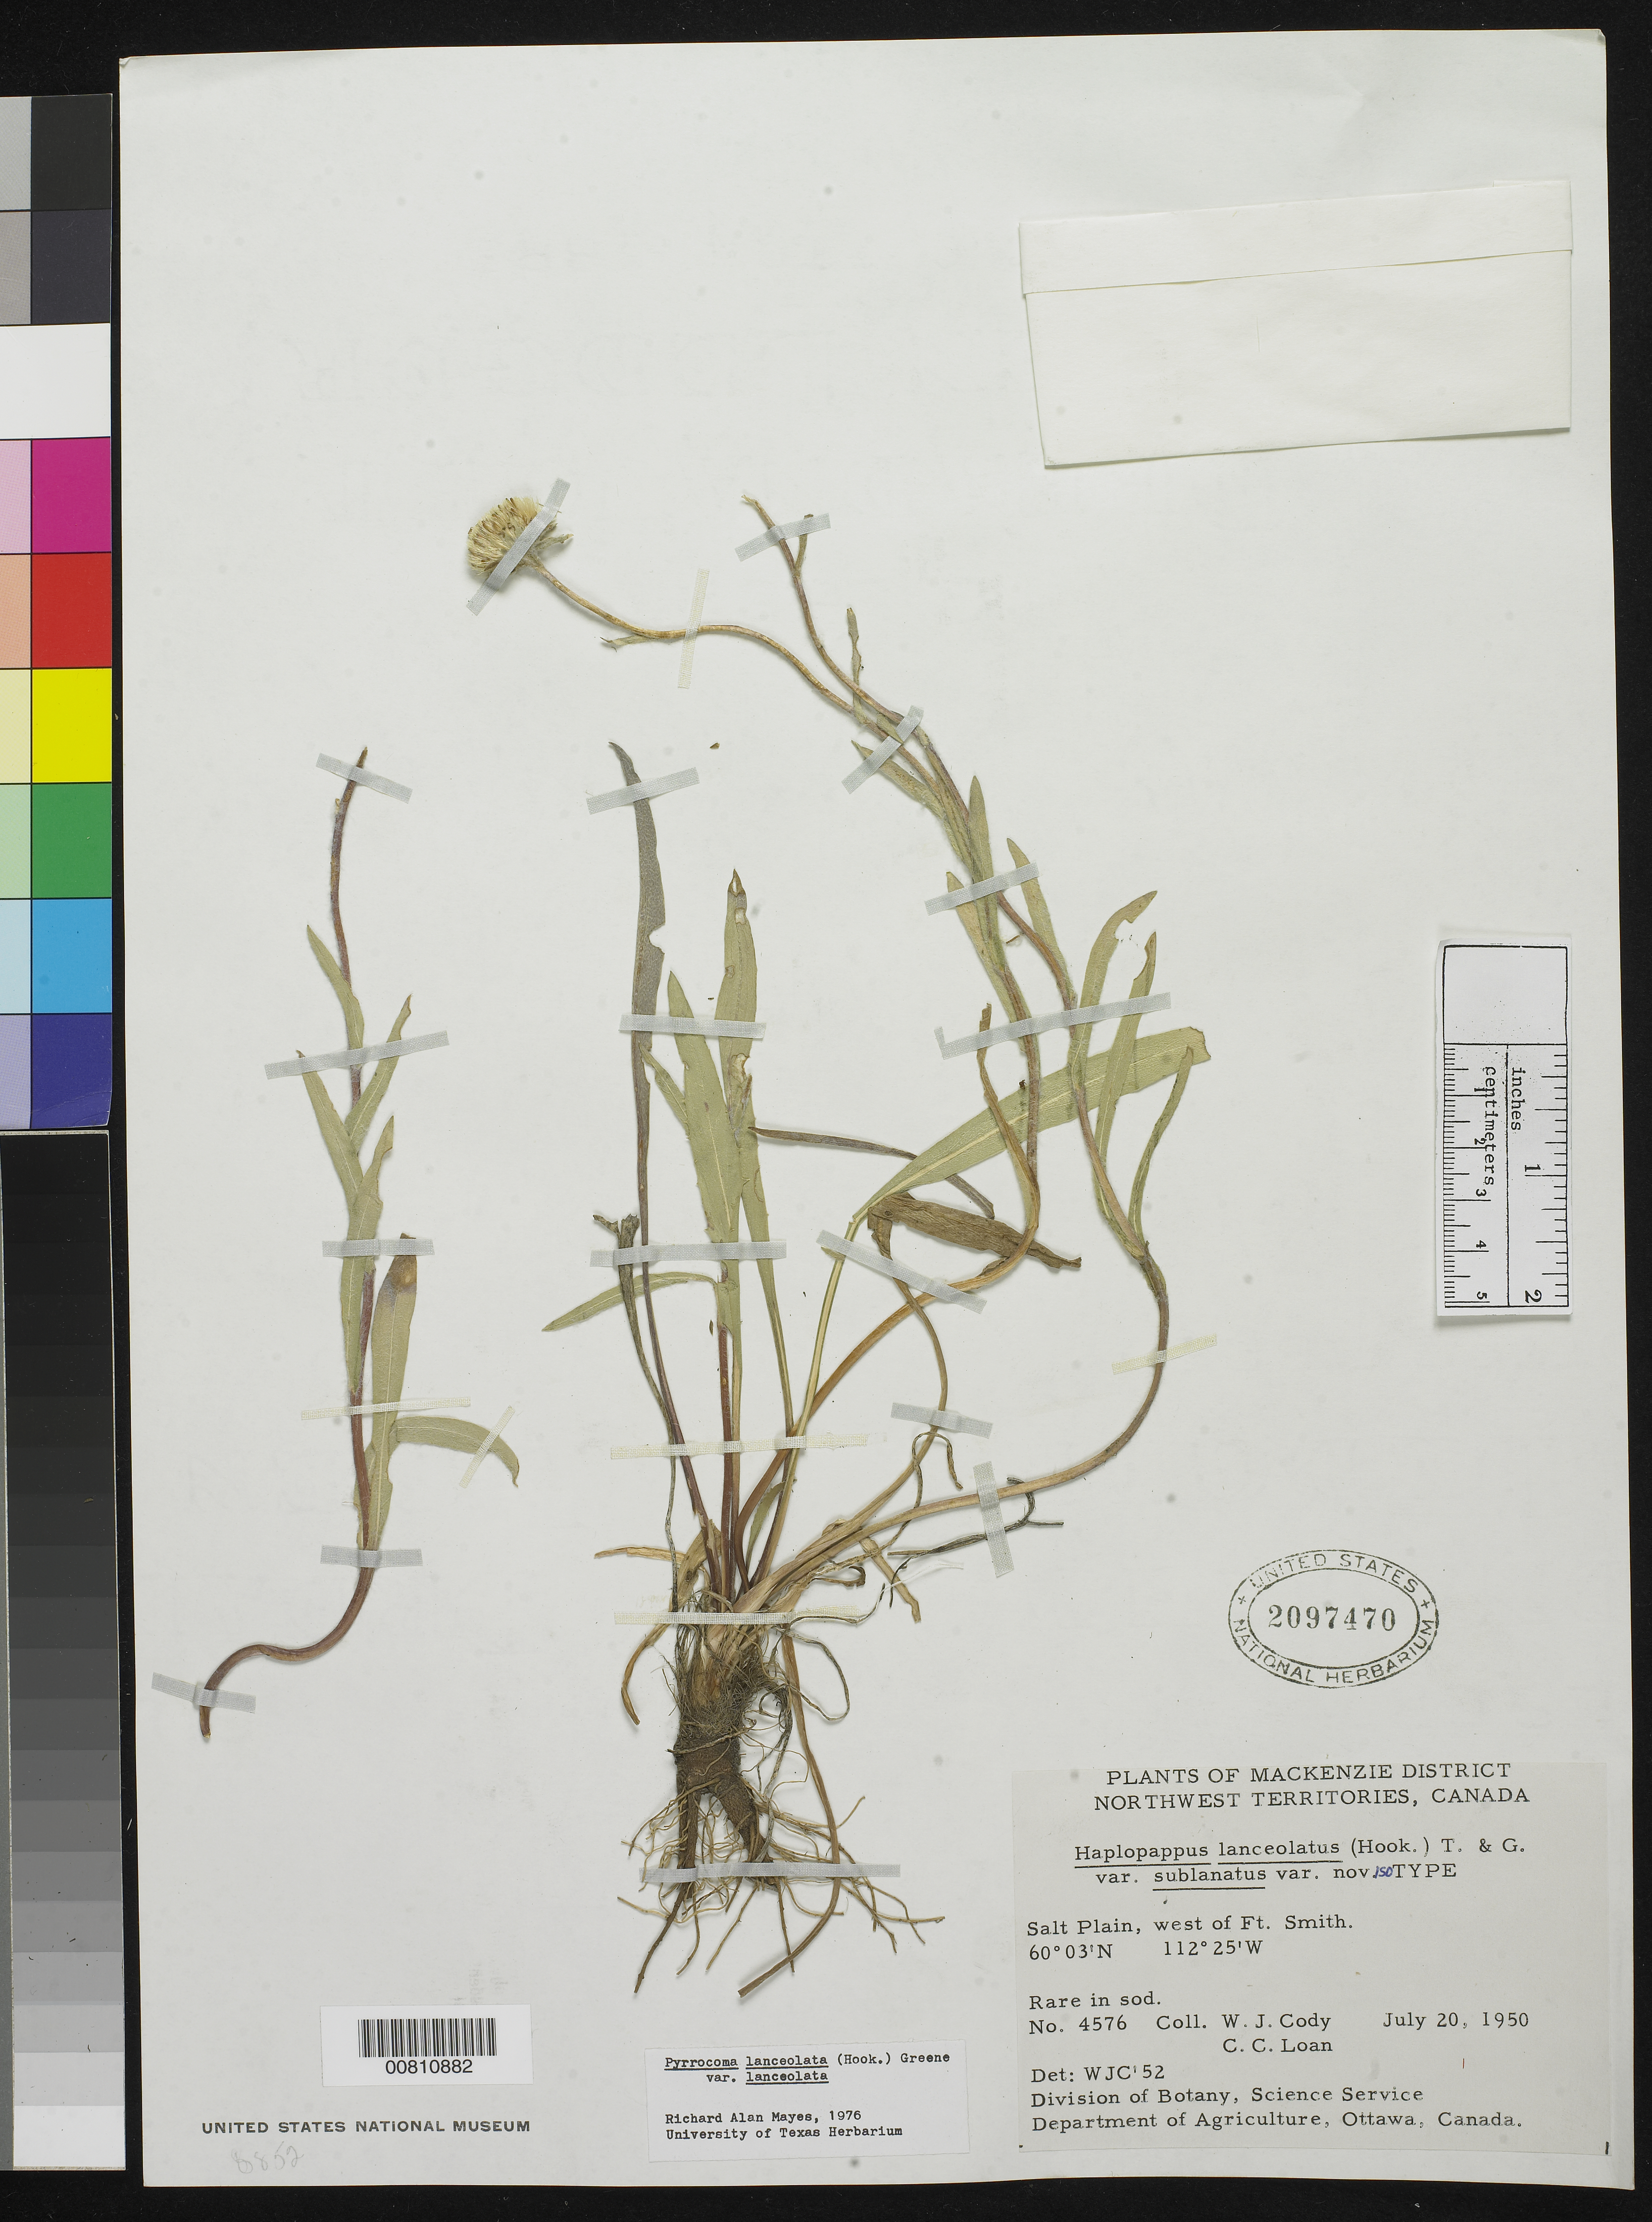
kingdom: Plantae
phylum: Tracheophyta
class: Magnoliopsida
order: Asterales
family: Asteraceae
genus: Haplopappus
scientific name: Haplopappus lanceolatus var. sublanatus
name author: Cody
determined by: Mayes, R. A.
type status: Isotype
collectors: W. Cody & C. Loan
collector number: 4576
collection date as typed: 20 Jul 1950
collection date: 1950-07-20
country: Canada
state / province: Northwest Territories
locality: Mackenzie District, Northwest Territories. Salt Plain, west of Ft. Smith.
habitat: Rare in sod.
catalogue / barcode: US 2097470